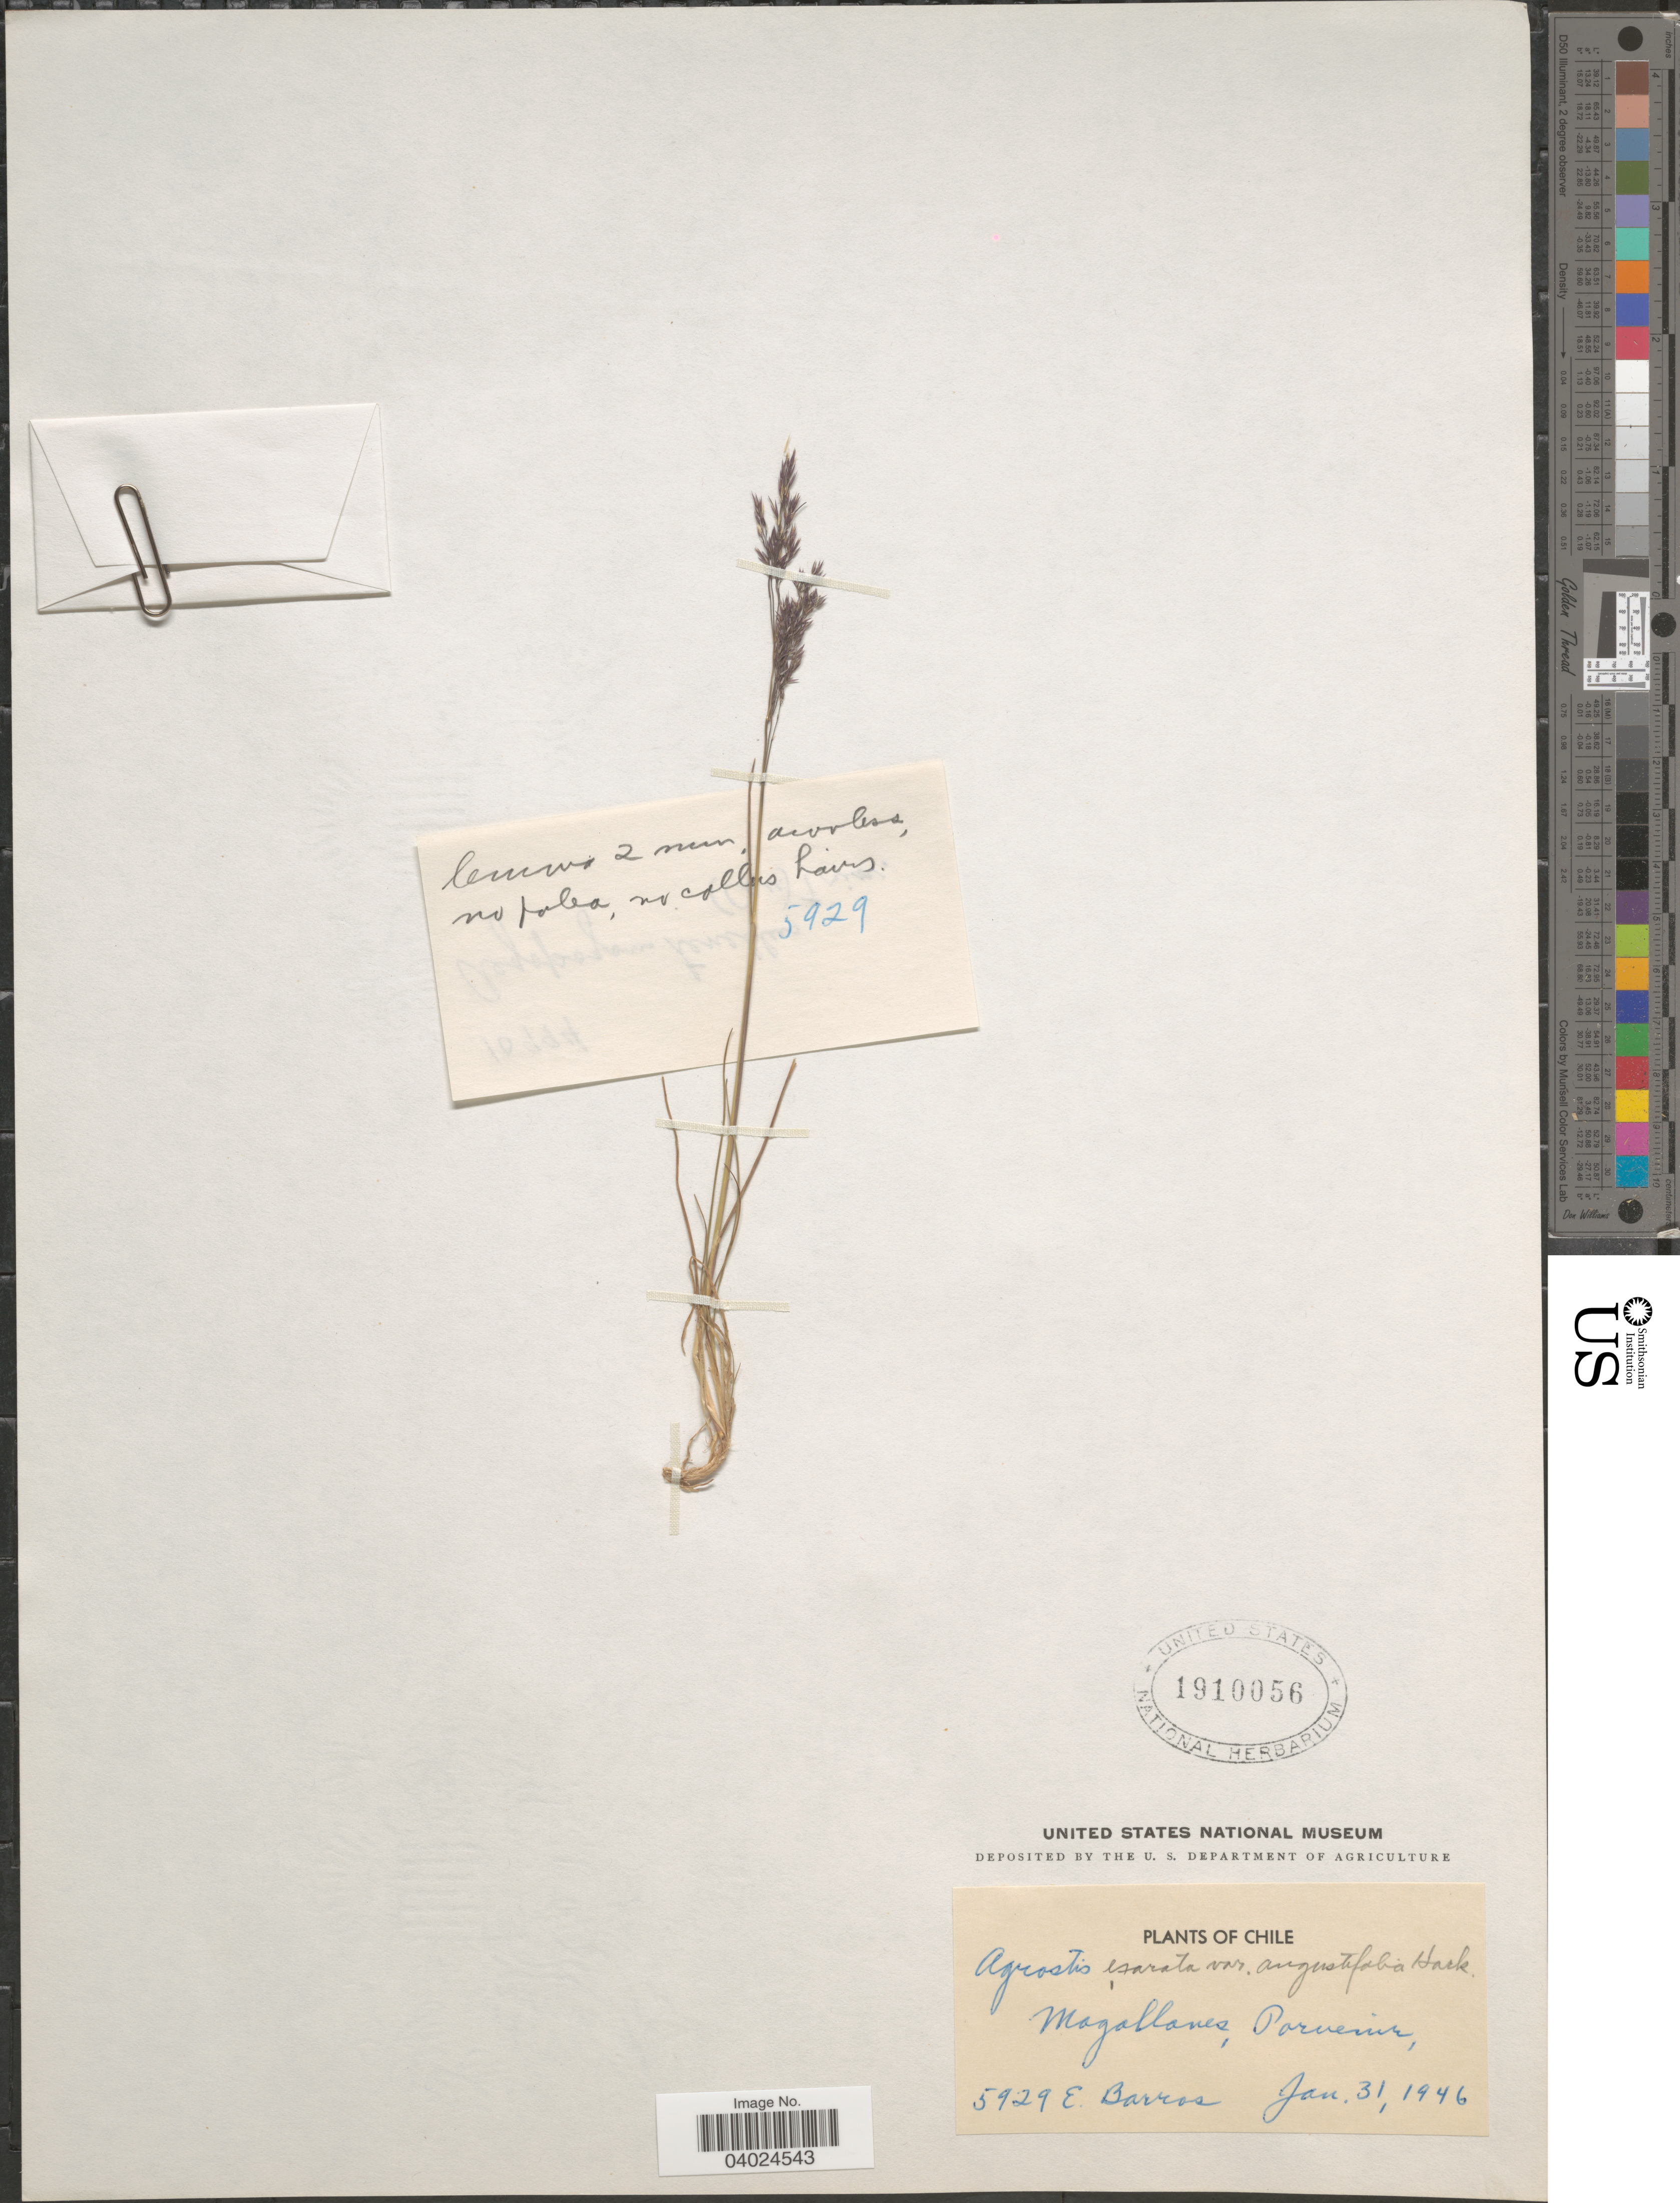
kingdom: Plantae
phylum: Tracheophyta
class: Liliopsida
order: Poales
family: Poaceae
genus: Agrostis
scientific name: Agrostis perennans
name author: (Walter) Tuck.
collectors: E. Barros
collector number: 5929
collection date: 1946-01-31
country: Chile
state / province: Magallanes y de la Antártica Chilena (XII)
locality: Magallanes, Porvenir.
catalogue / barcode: US 1910056